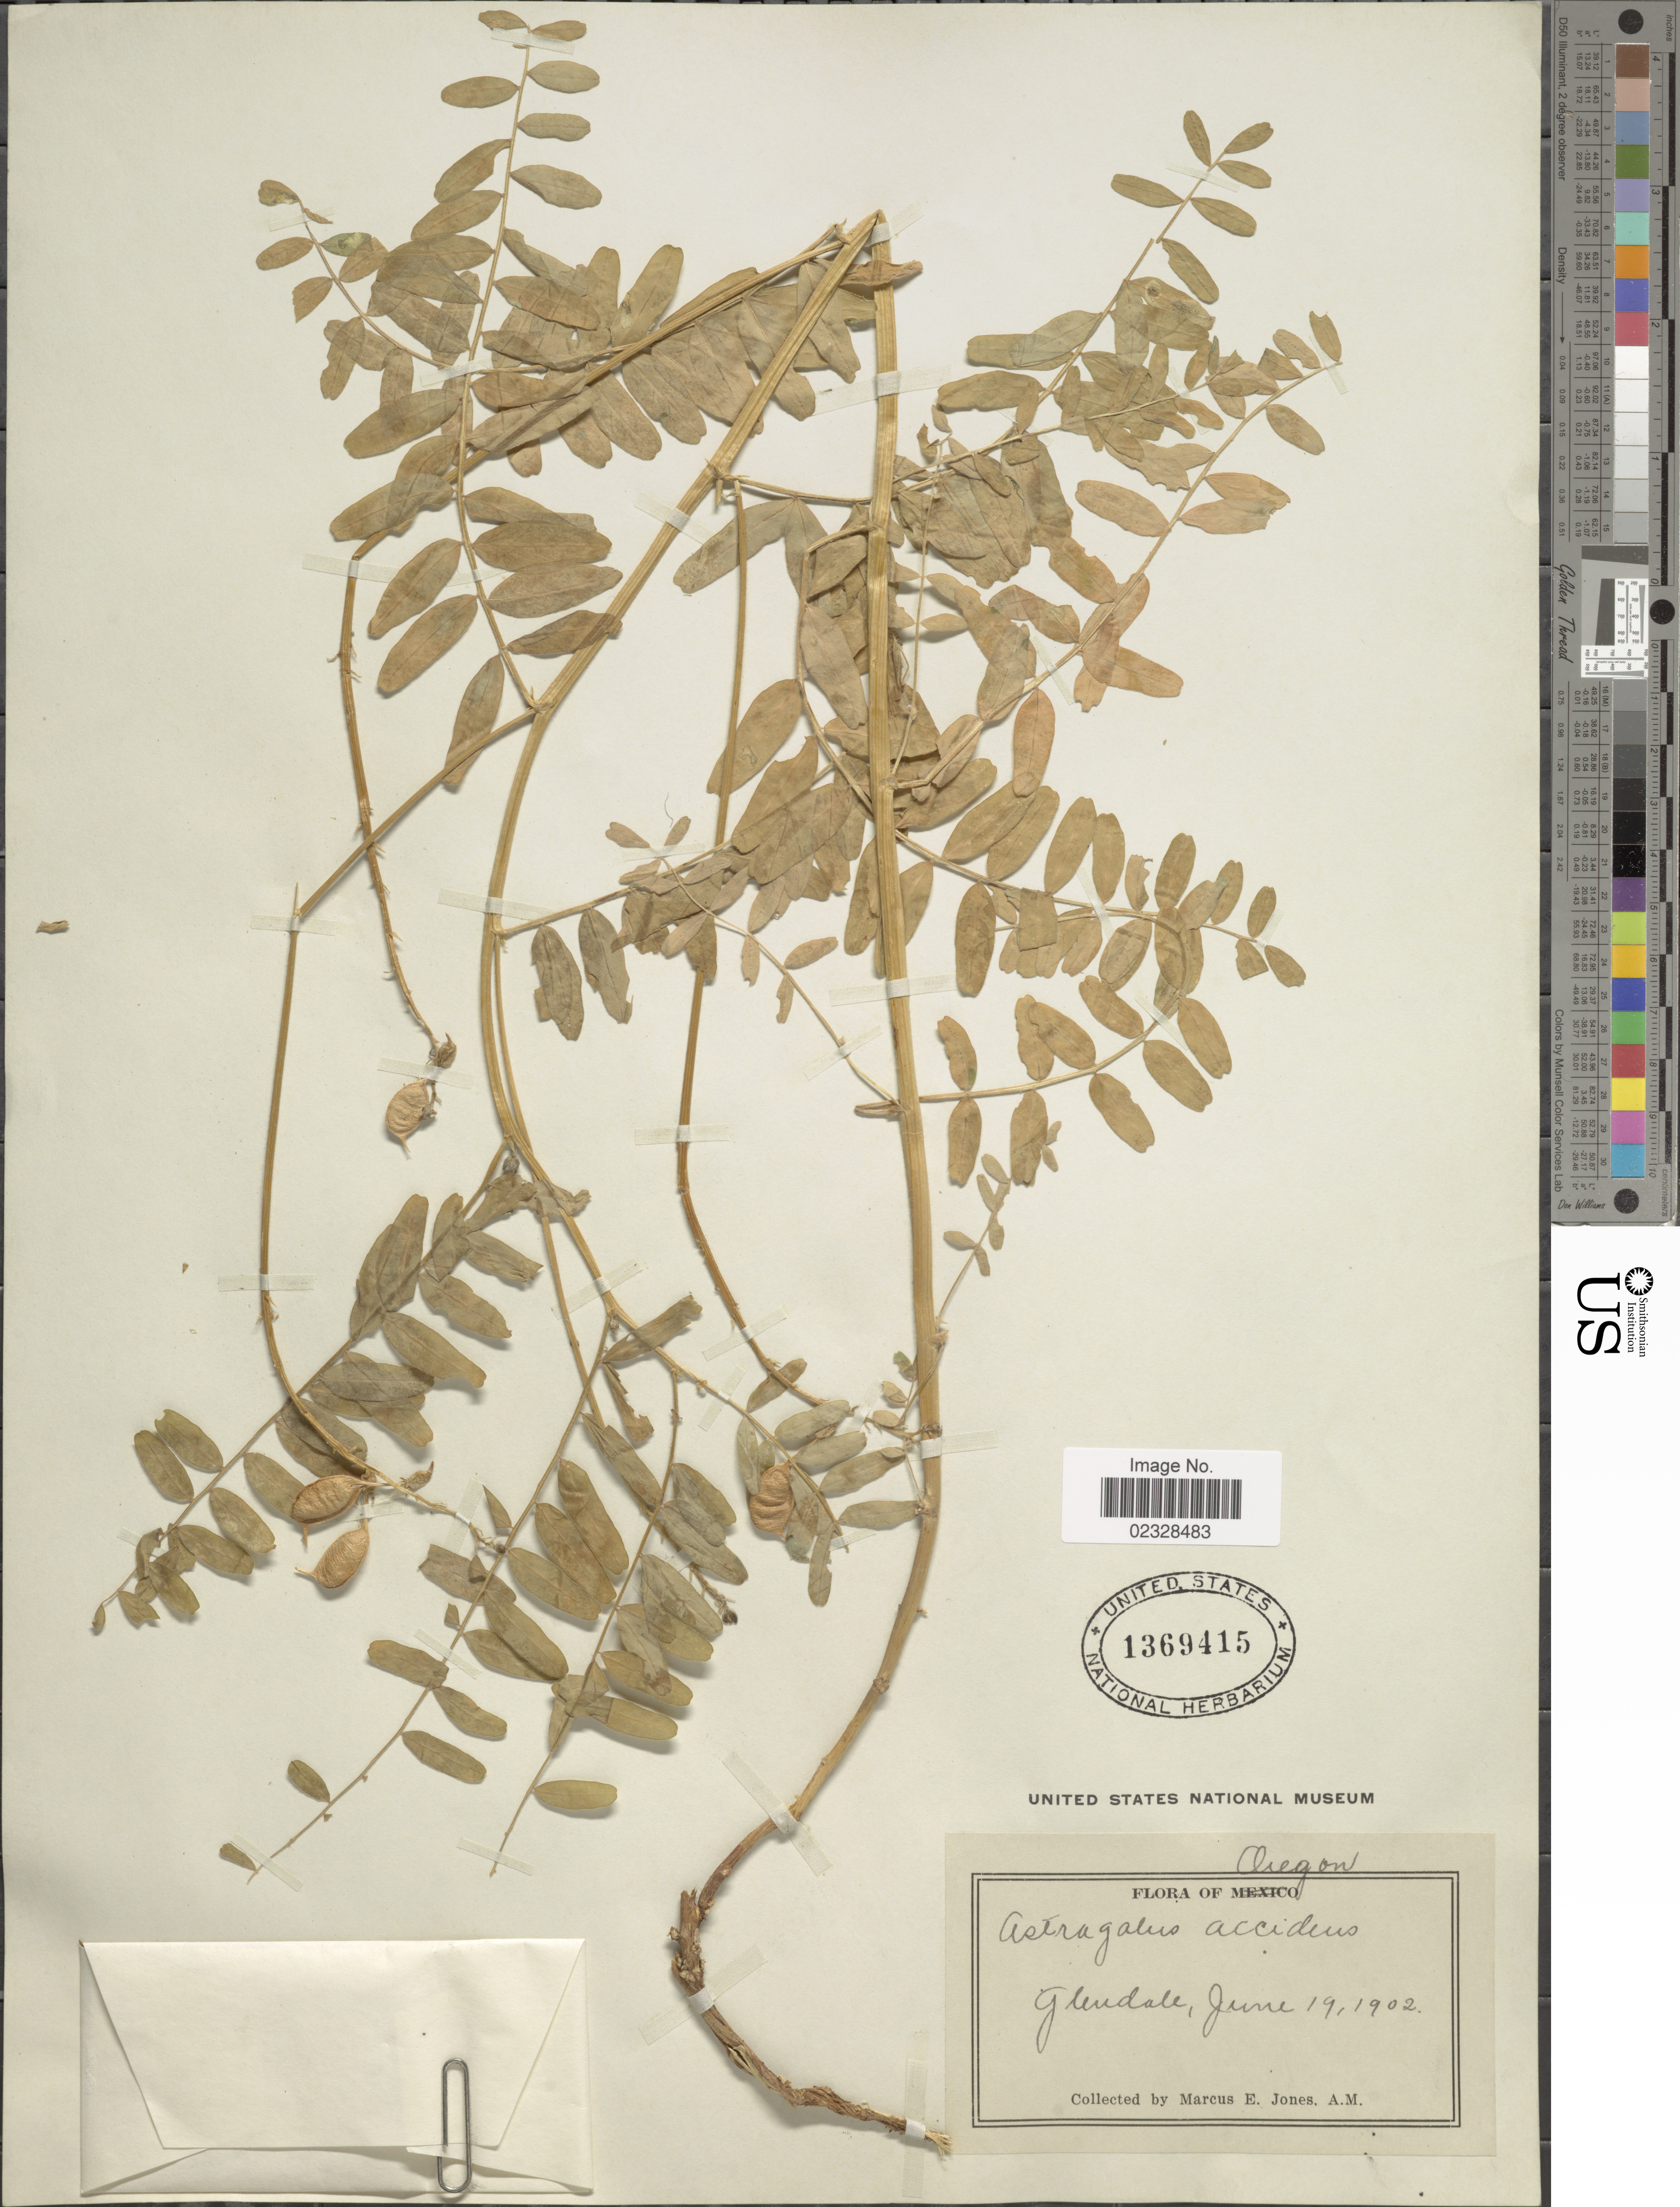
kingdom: Plantae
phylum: Tracheophyta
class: Magnoliopsida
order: Fabales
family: Fabaceae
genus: Astragalus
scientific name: Astragalus accidens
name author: S. Watson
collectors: M. E. Jones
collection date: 1902-06-19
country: United States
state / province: Oregon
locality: Glendale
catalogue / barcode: US 1369415